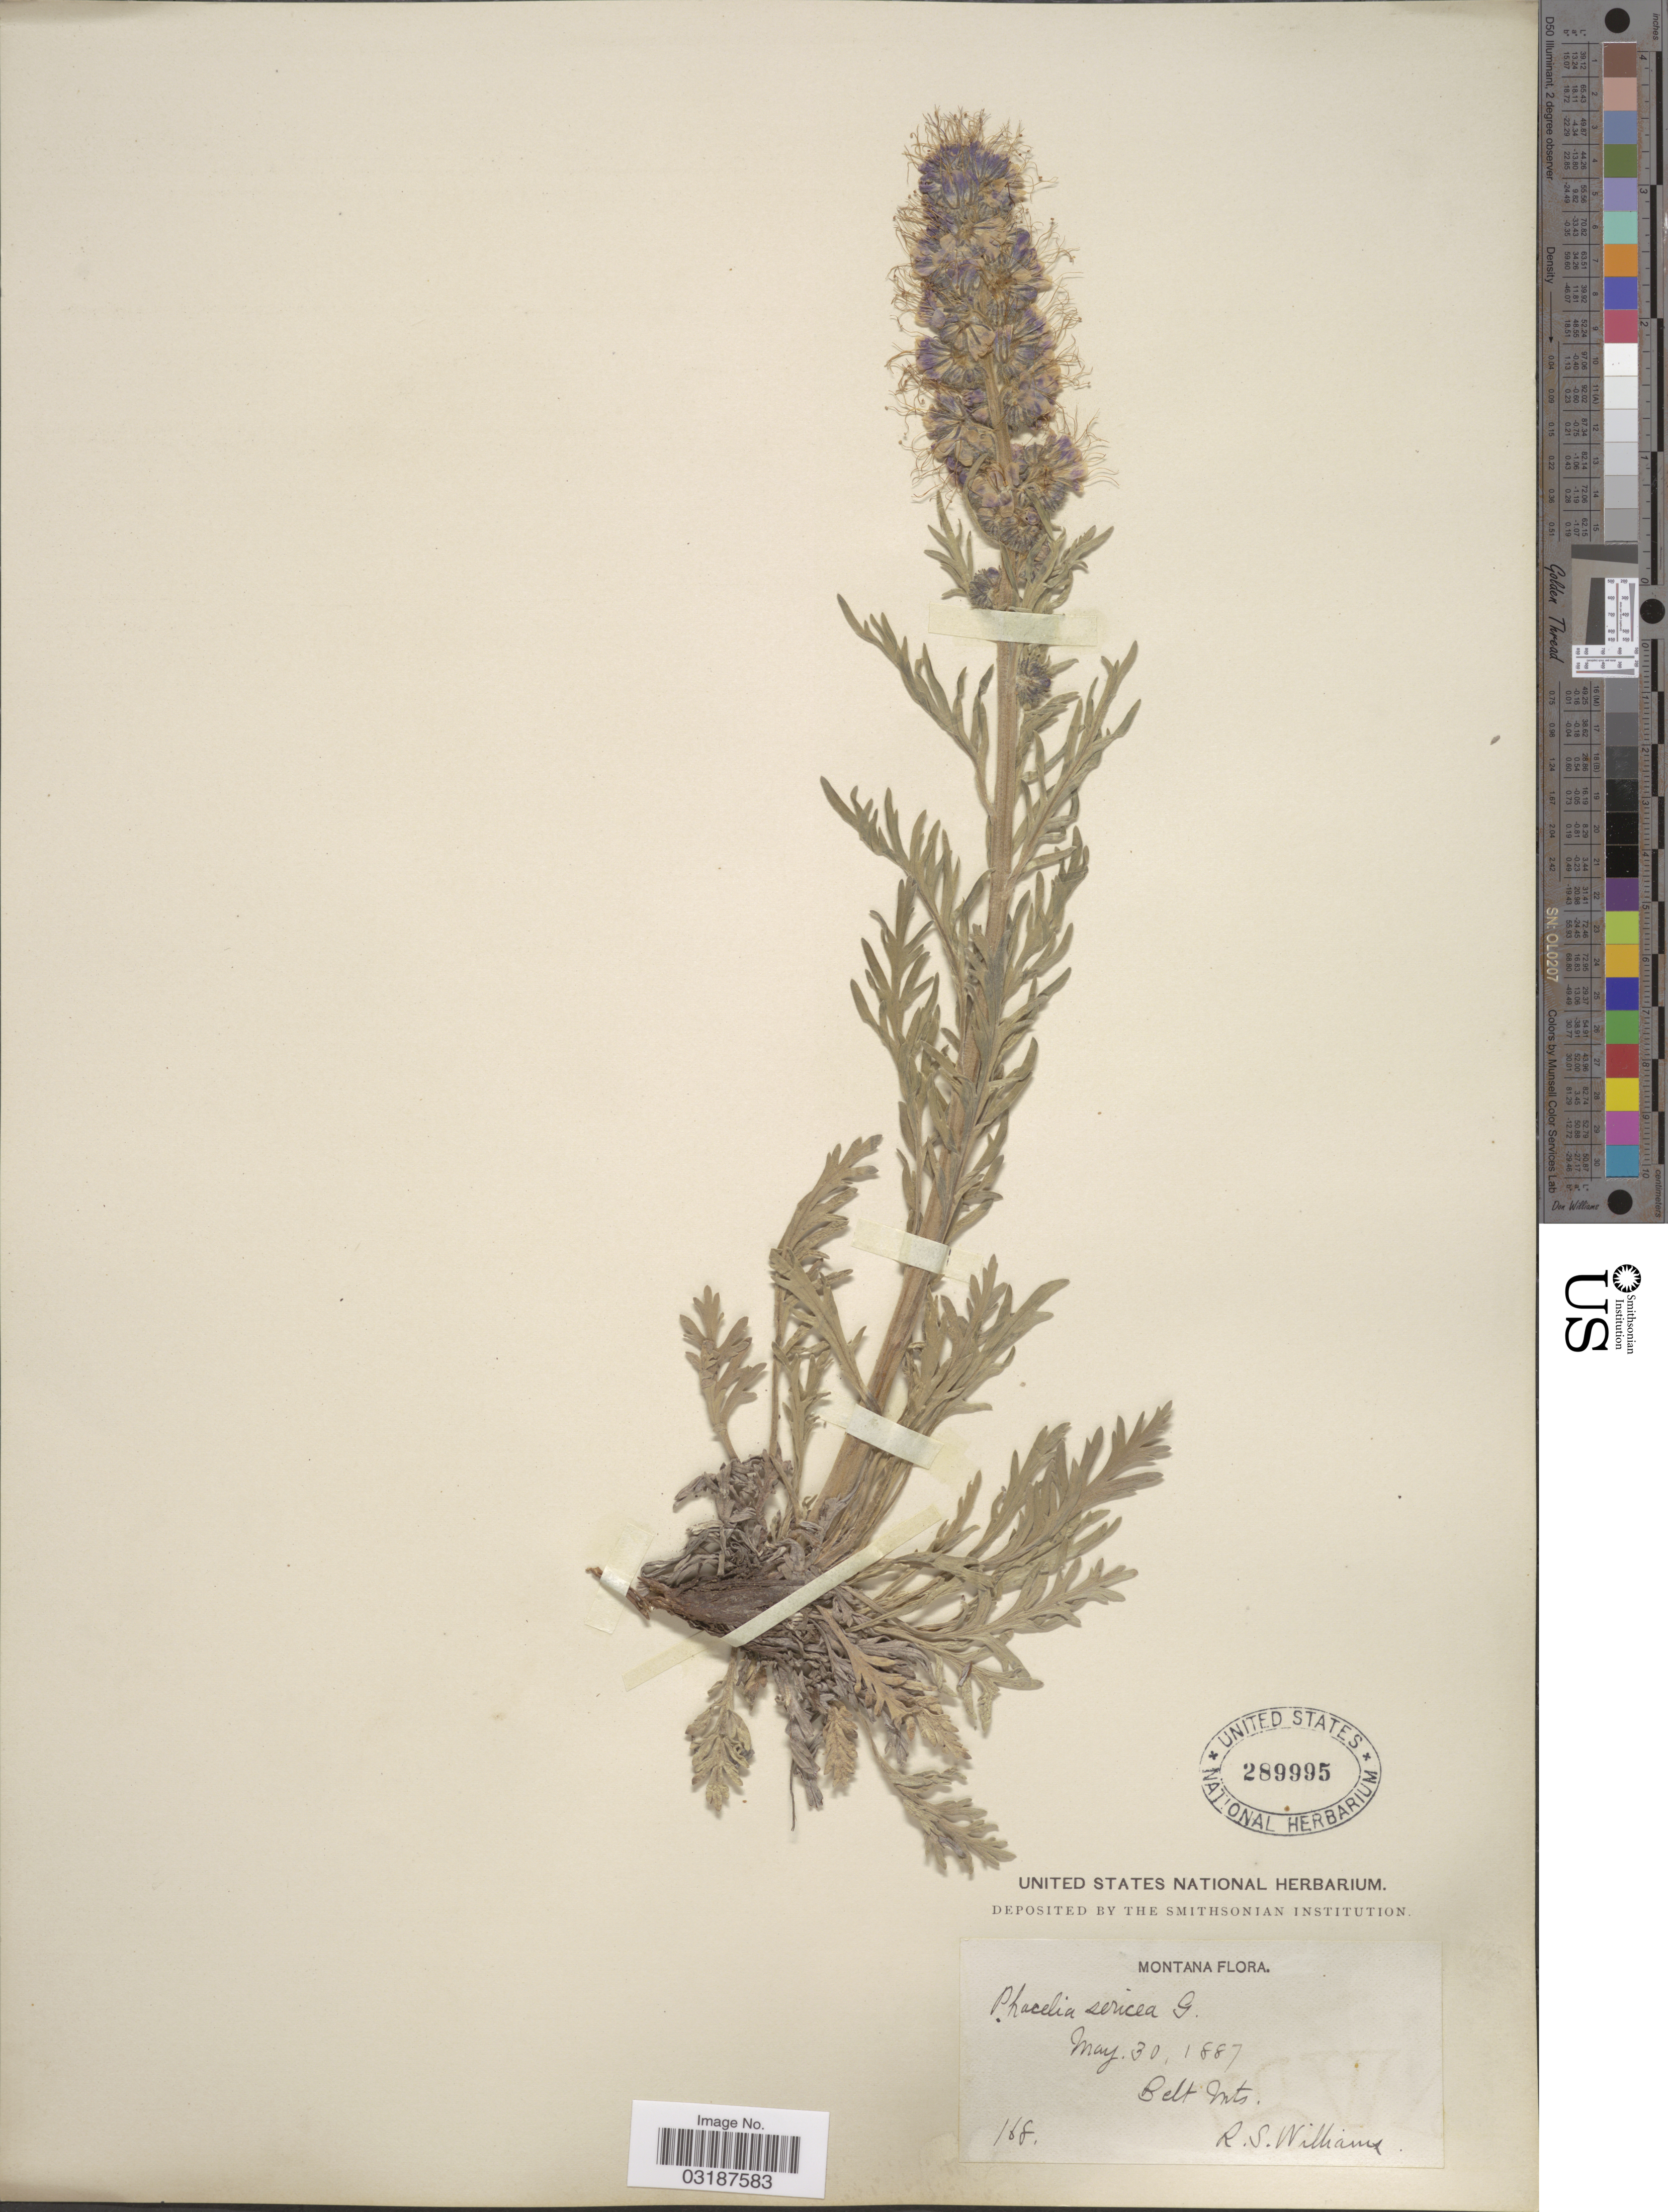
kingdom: Plantae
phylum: Tracheophyta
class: Magnoliopsida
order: Boraginales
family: Hydrophyllaceae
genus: Phacelia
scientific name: Phacelia sericea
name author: (Graham) A. Gray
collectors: R. S. Williams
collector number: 168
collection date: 1887-05-30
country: United States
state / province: Montana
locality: Belt Mts.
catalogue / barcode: US 289995